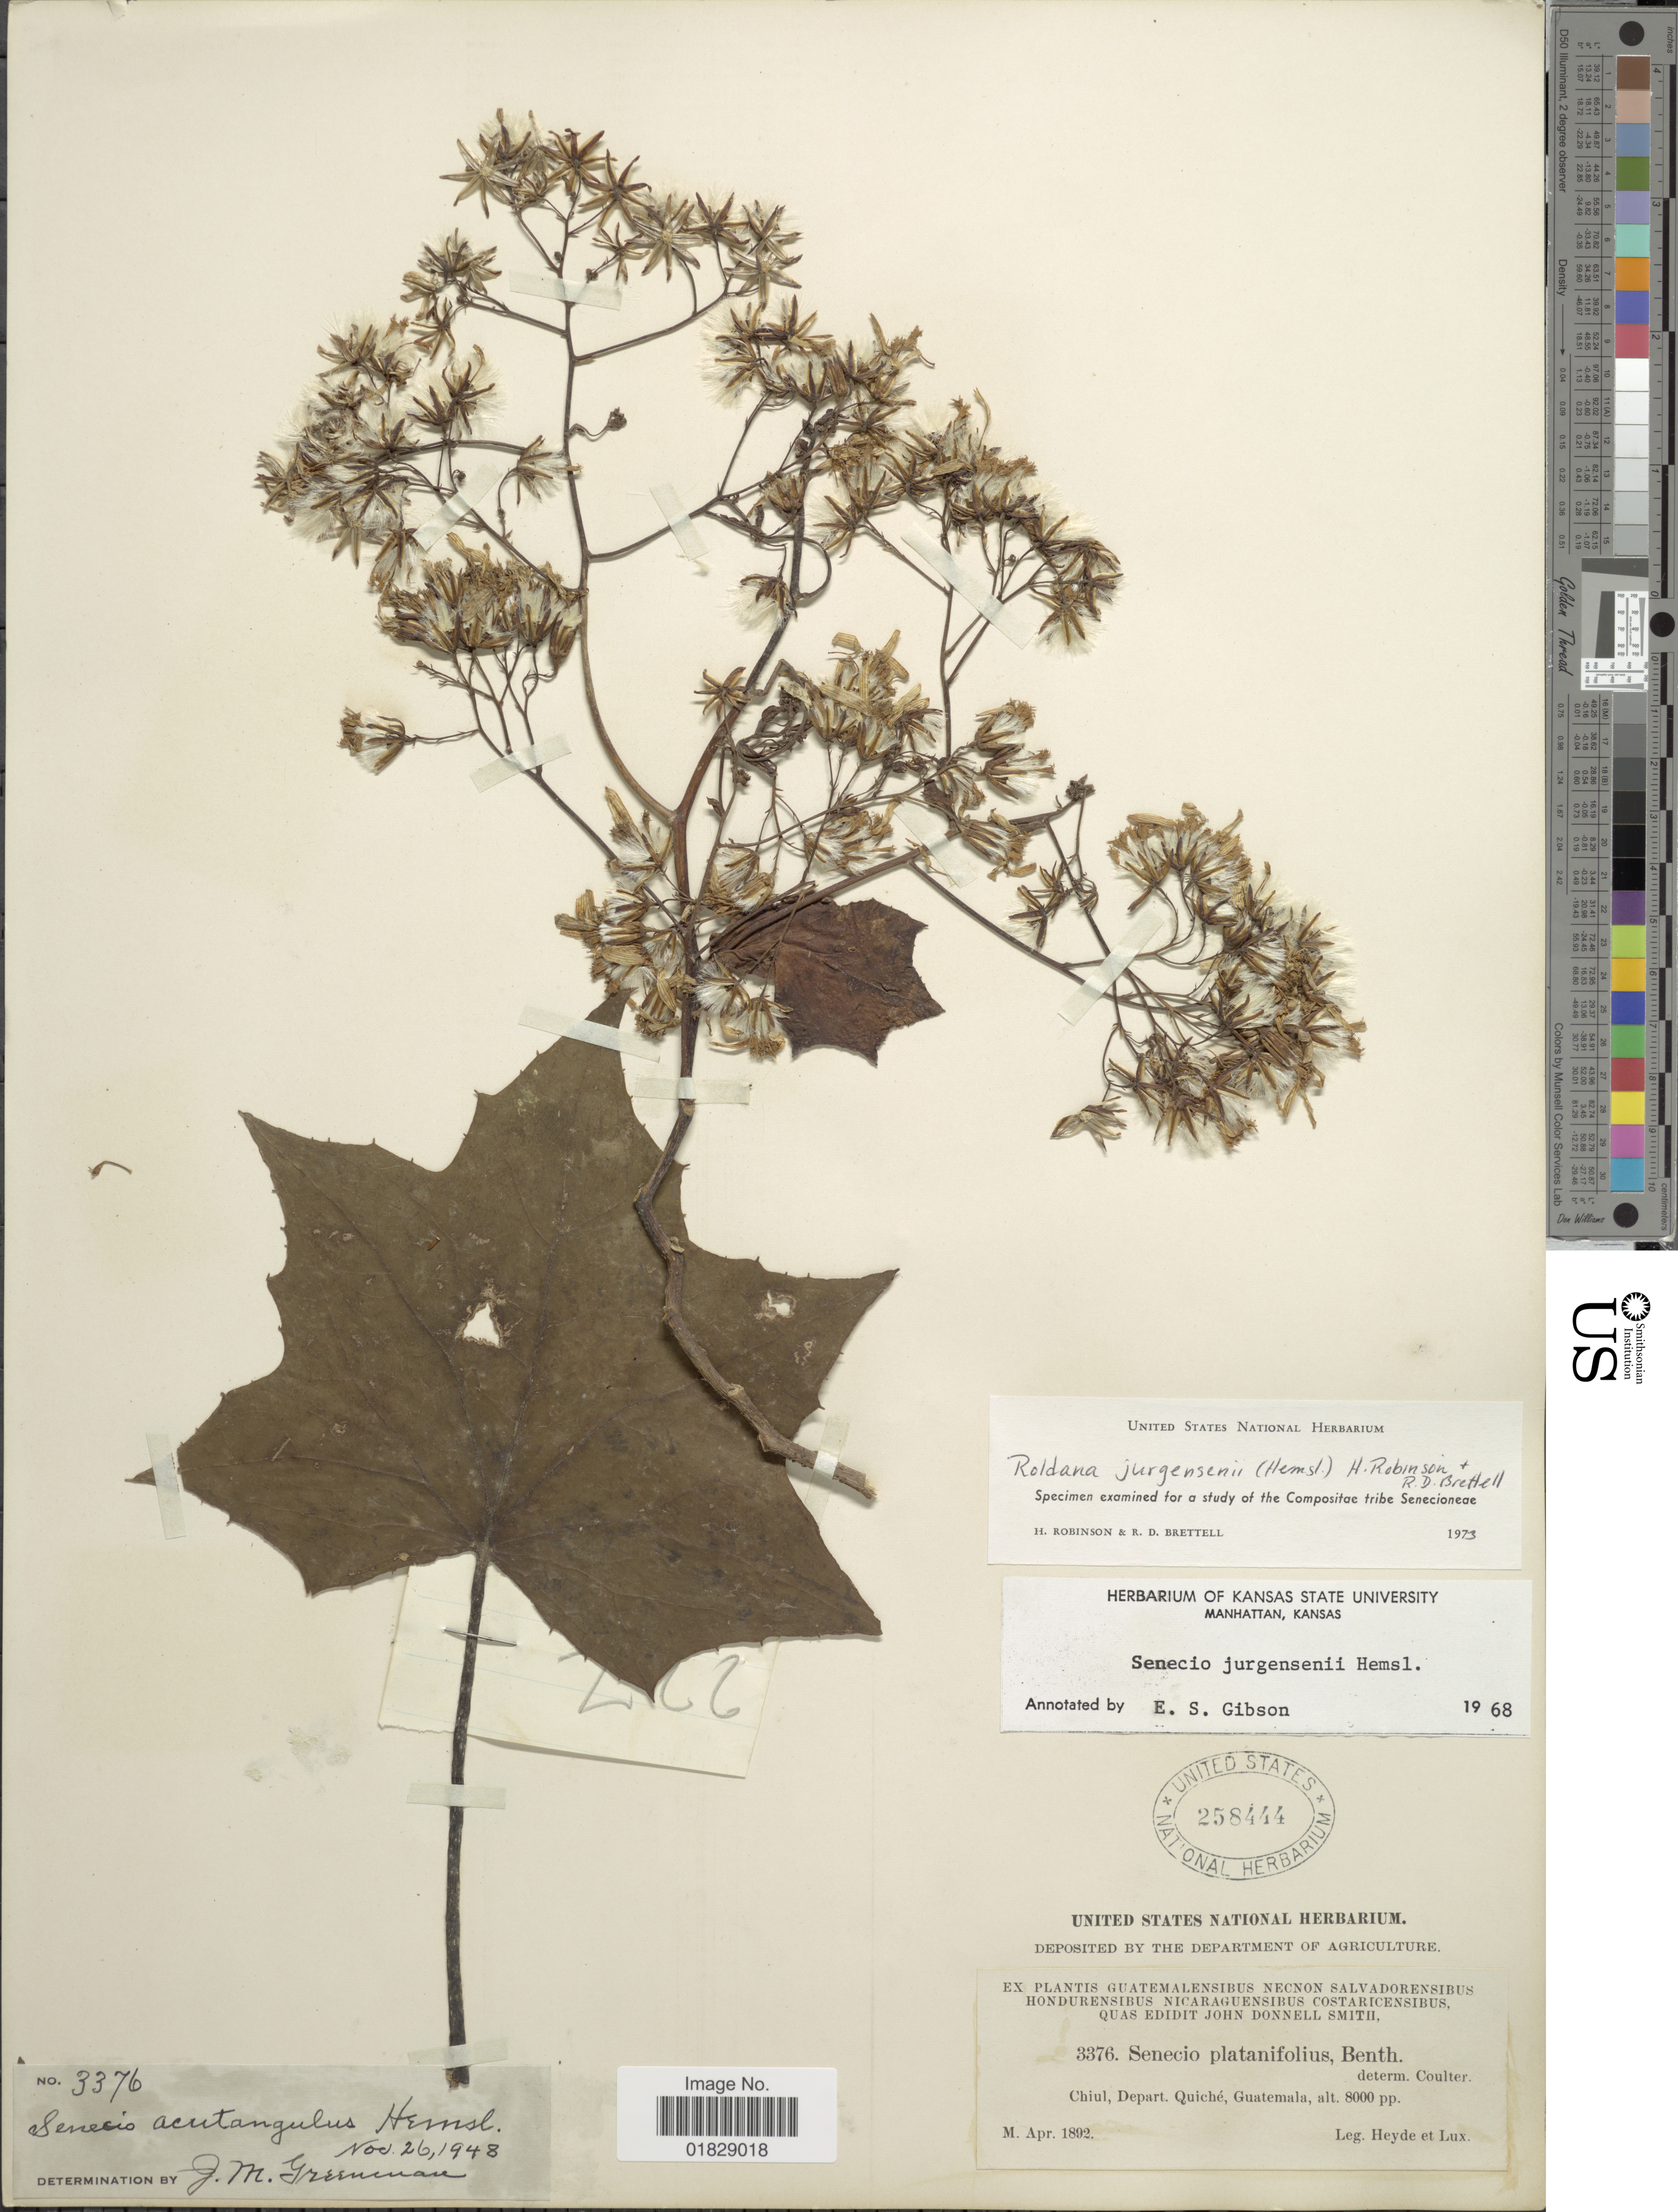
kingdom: Plantae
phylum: Tracheophyta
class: Magnoliopsida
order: Asterales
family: Asteraceae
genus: Roldana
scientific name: Roldana jurgensenii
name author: (Hemsl.) H. Rob. & Brettell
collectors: Heyde & Lux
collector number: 3376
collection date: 1892-04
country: Guatemala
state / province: El Quiché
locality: Chiul, Depart. Quiché, Guatemala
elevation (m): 2438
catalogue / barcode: US 258444